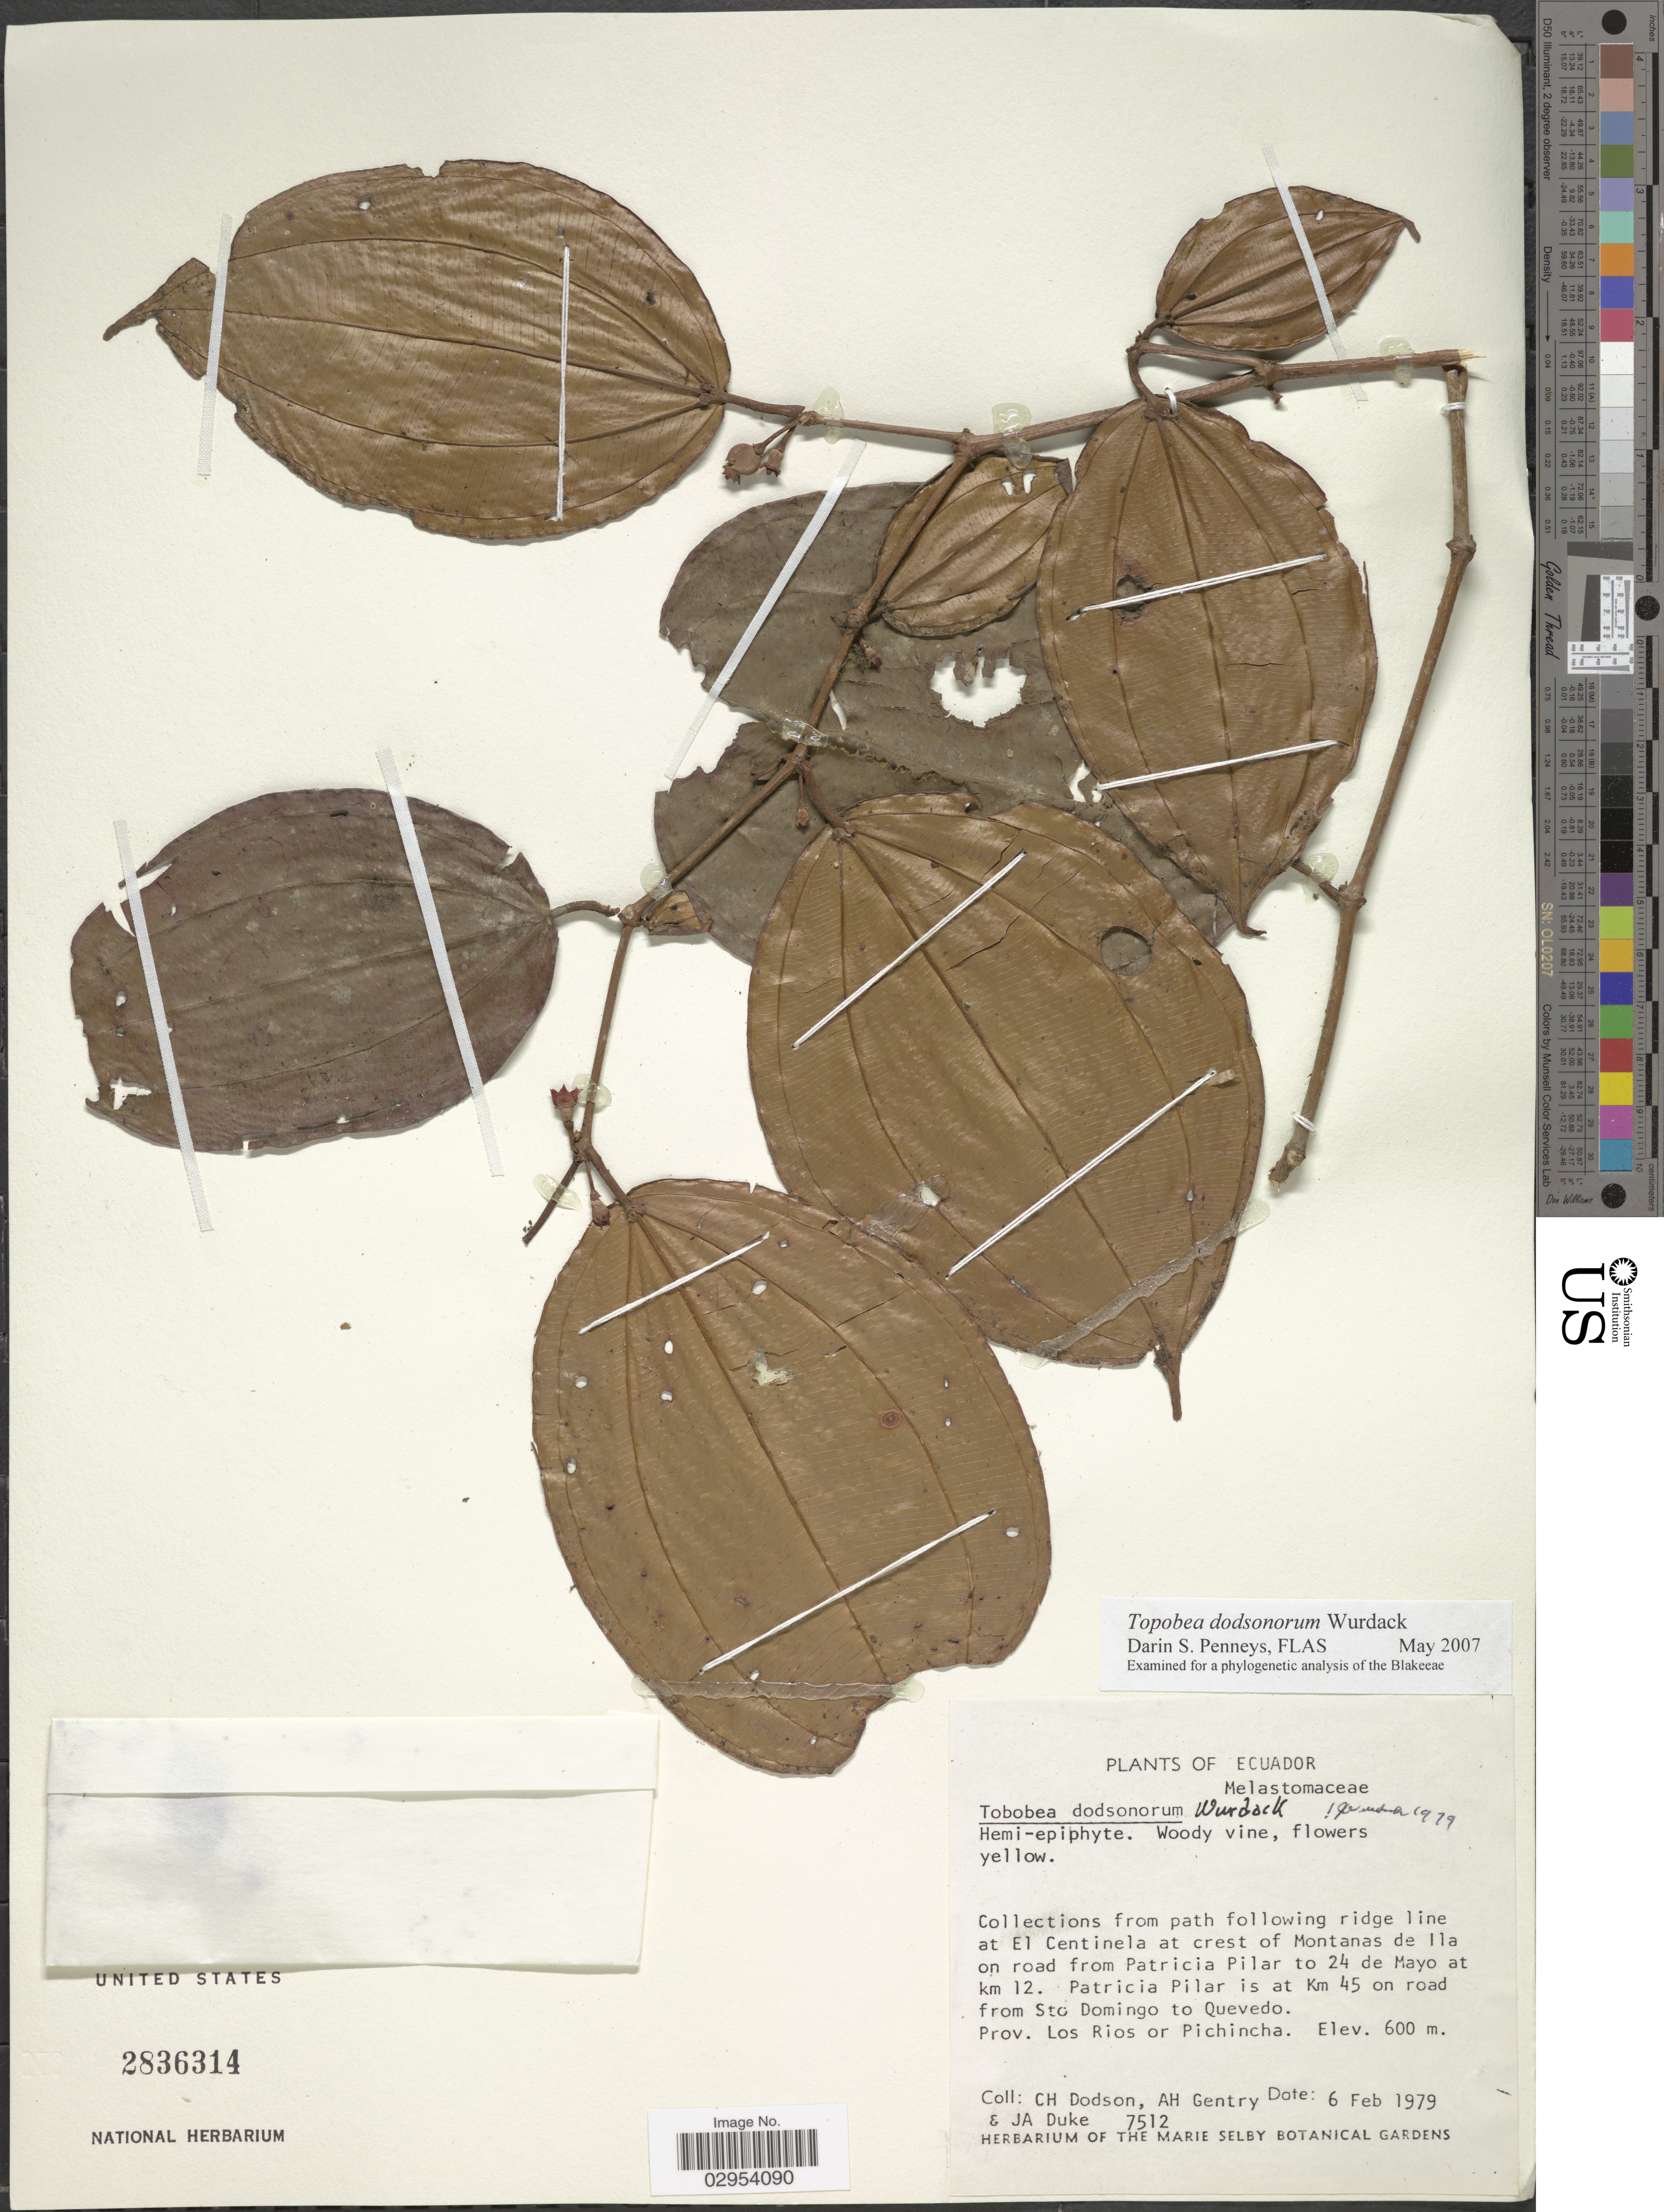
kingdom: Plantae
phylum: Tracheophyta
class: Magnoliopsida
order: Myrtales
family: Melastomataceae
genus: Topobea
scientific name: Topobea dodsonorum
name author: Wurdack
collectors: C. H. Dodson, A. H. Gentry & J. A. Duke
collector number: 7512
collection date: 1979-02-06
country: Ecuador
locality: Path following ridge line at El Centinela at crest of Montanas de Ila on road from Patricia Pilar to 24 de Mayo at km 12. Patricia Pilar is at Km 45 on road from Sto Domingo to Quevedo. Prov. Los Rios or Pichincha.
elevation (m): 600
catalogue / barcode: US 2836314